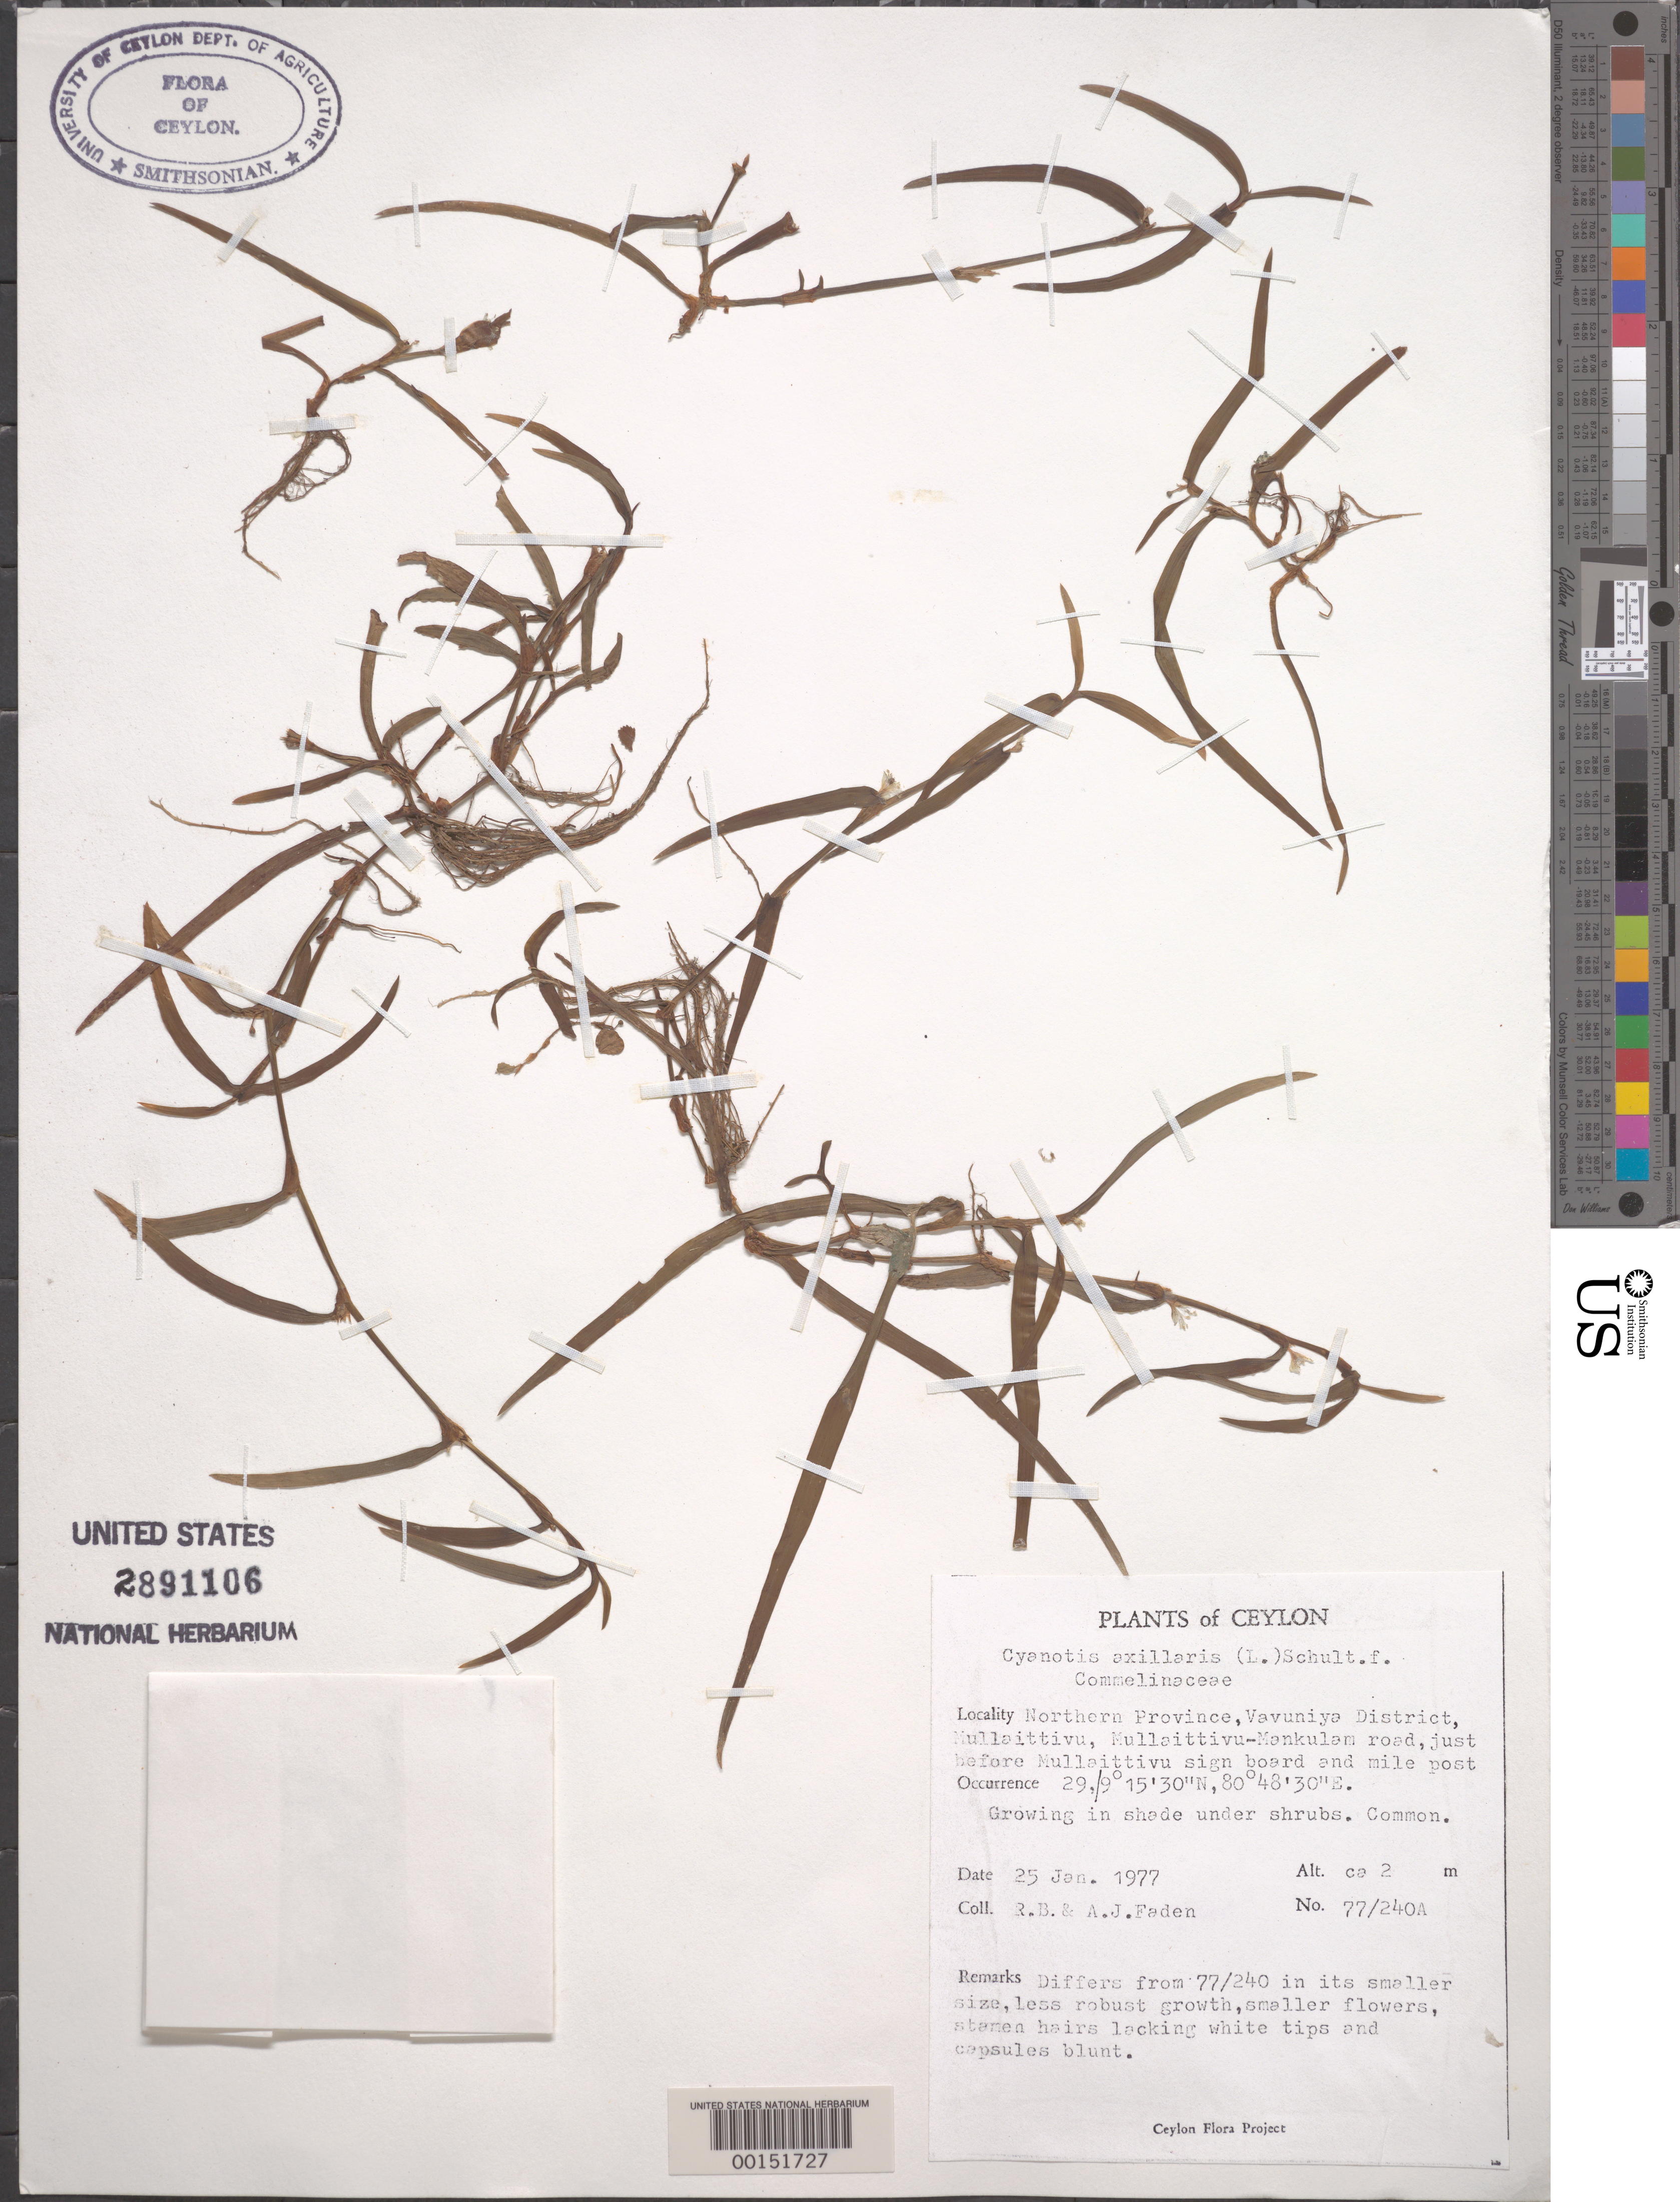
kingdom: Plantae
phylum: Tracheophyta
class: Liliopsida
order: Commelinales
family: Commelinaceae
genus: Cyanotis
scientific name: Cyanotis axillaris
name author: (L.) D. Don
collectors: R. B. Faden & A. J. Faden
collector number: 77/240a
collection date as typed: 25 Jan 1977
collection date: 1977-01-25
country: Sri Lanka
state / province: Northern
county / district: Vavuniya Dist.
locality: Mullaittivu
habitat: Shade; under shrubs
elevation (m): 2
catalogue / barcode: US 2891106